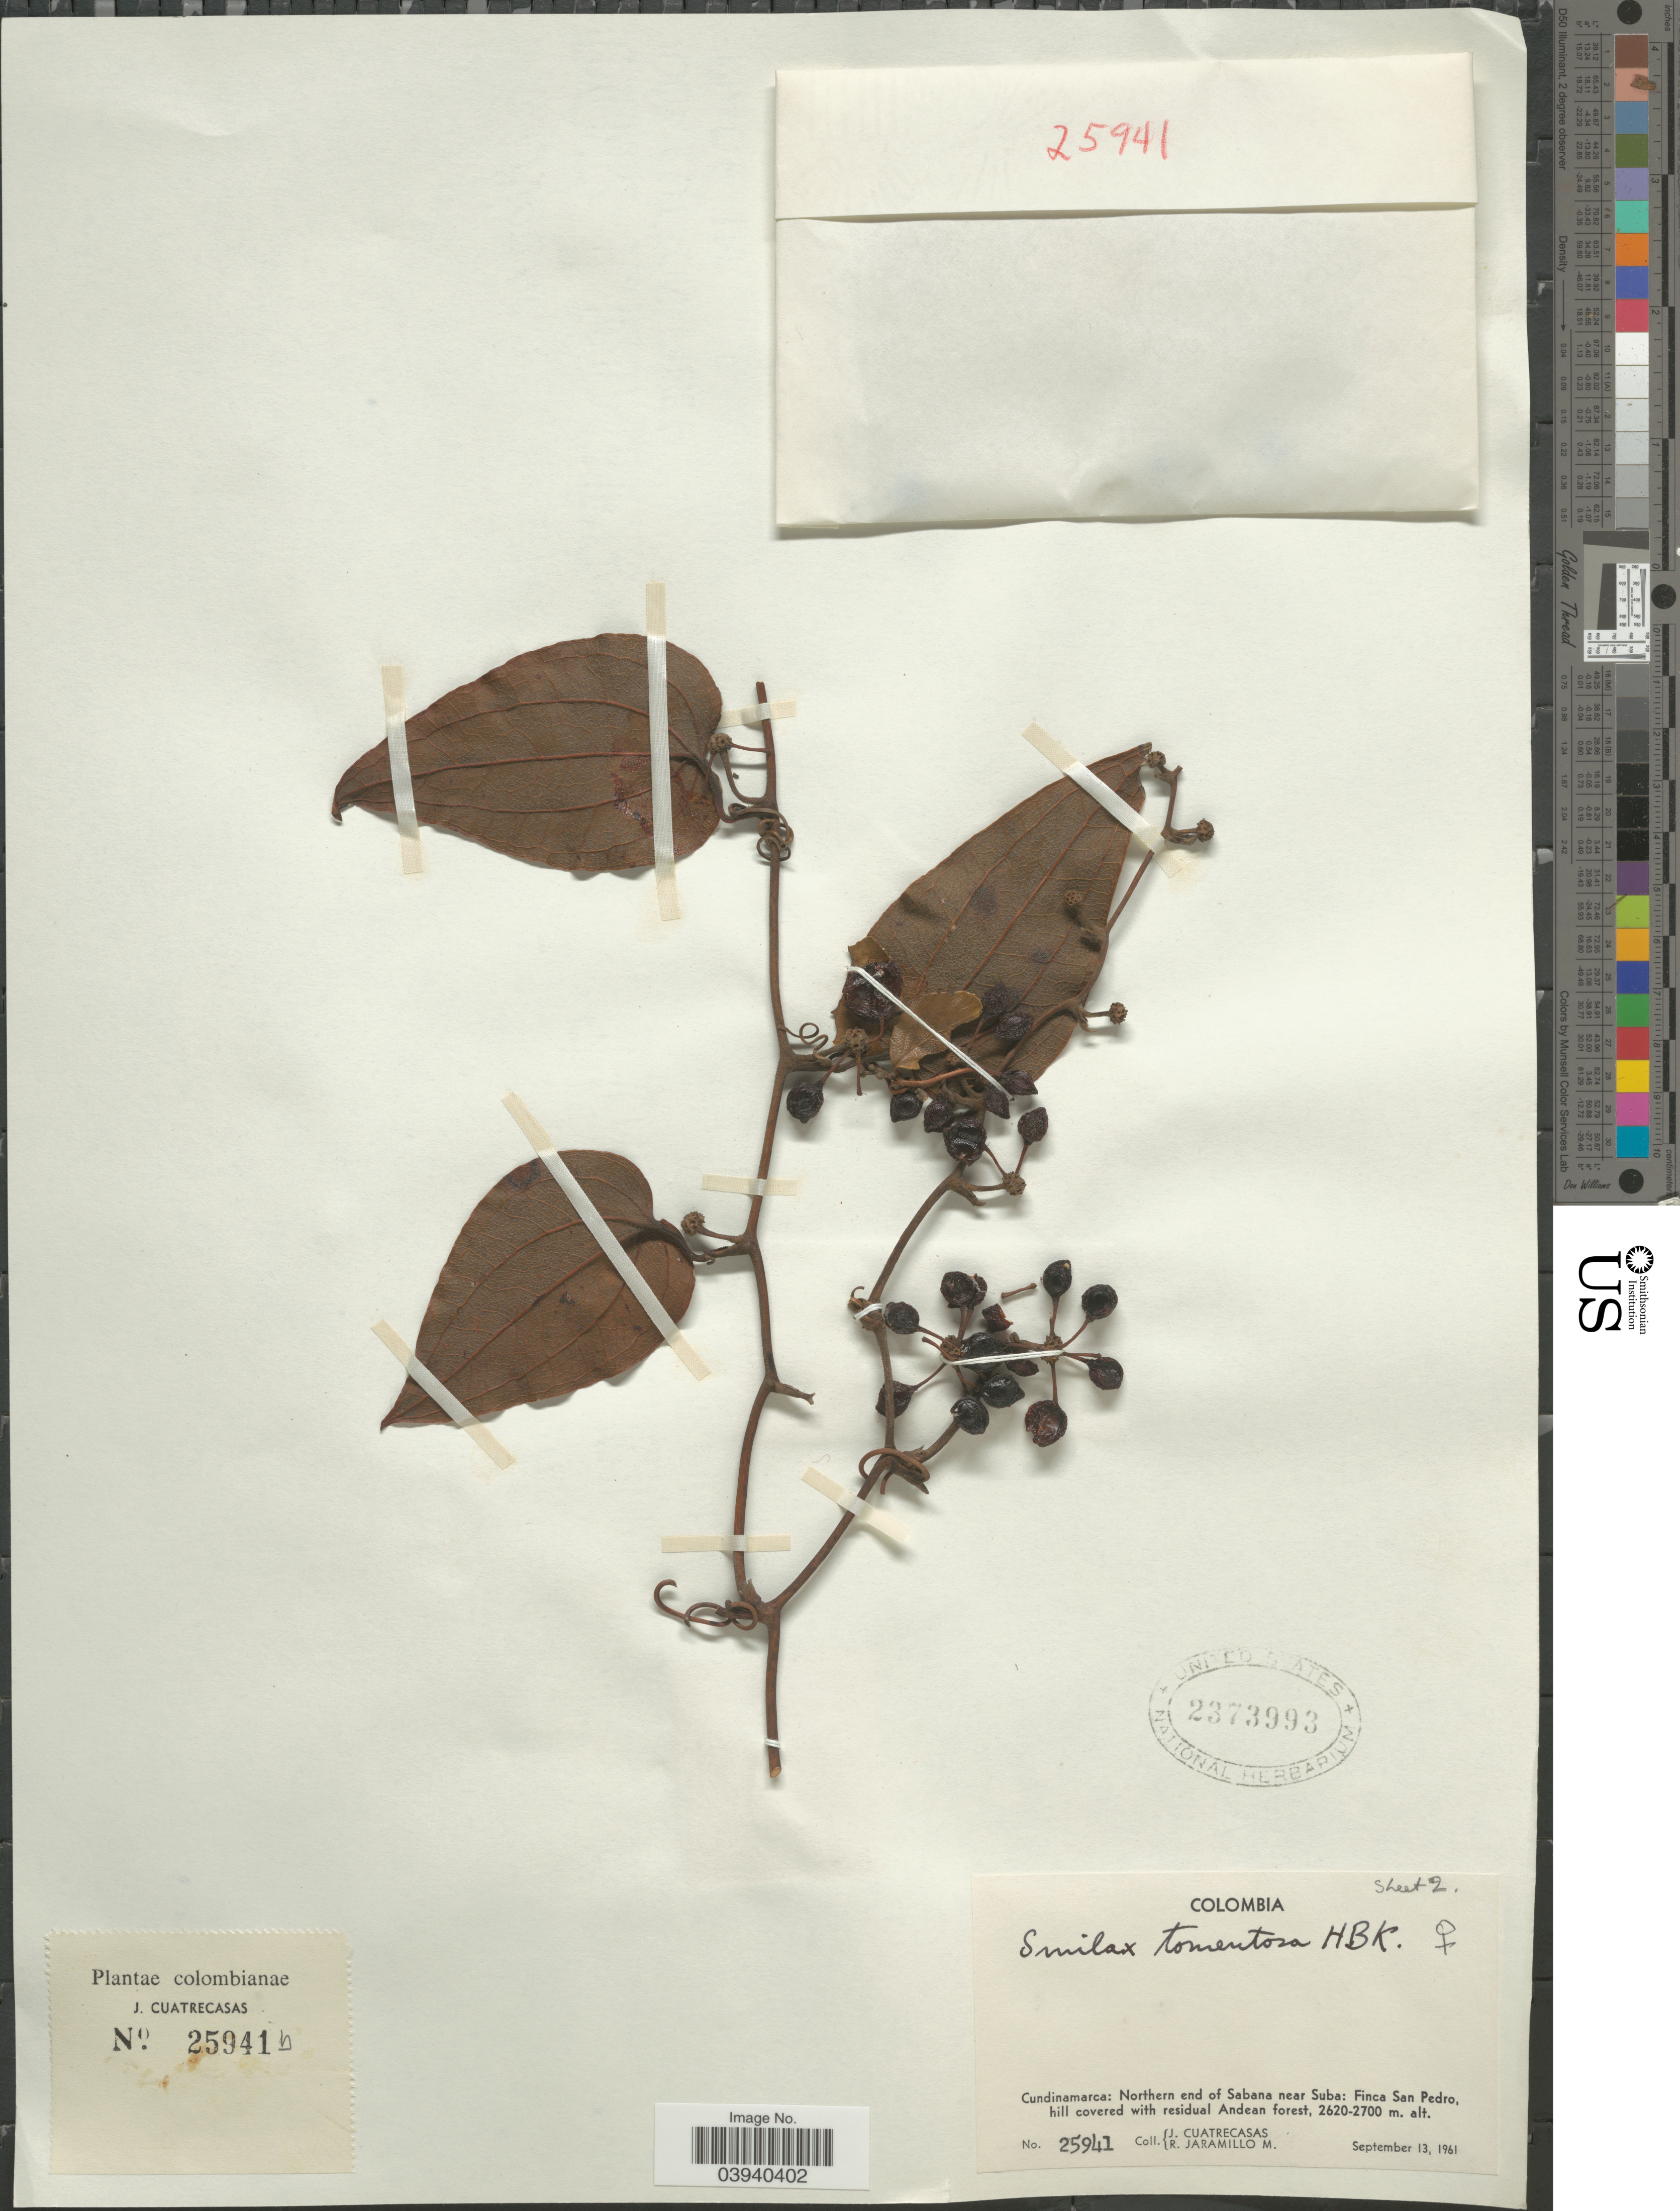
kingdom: Plantae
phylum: Tracheophyta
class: Liliopsida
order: Liliales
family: Smilacaceae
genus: Smilax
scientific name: Smilax tomentosa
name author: Kunth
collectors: J. Cuatrecasas & R. Jaramillo M.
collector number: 25941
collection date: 1961-09-13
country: Colombia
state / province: Cundinamarca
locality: Northern end of Sabana near Suba: Finca San Pedro, hill covered with residual Andean forest.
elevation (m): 2620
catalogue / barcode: US 2373993